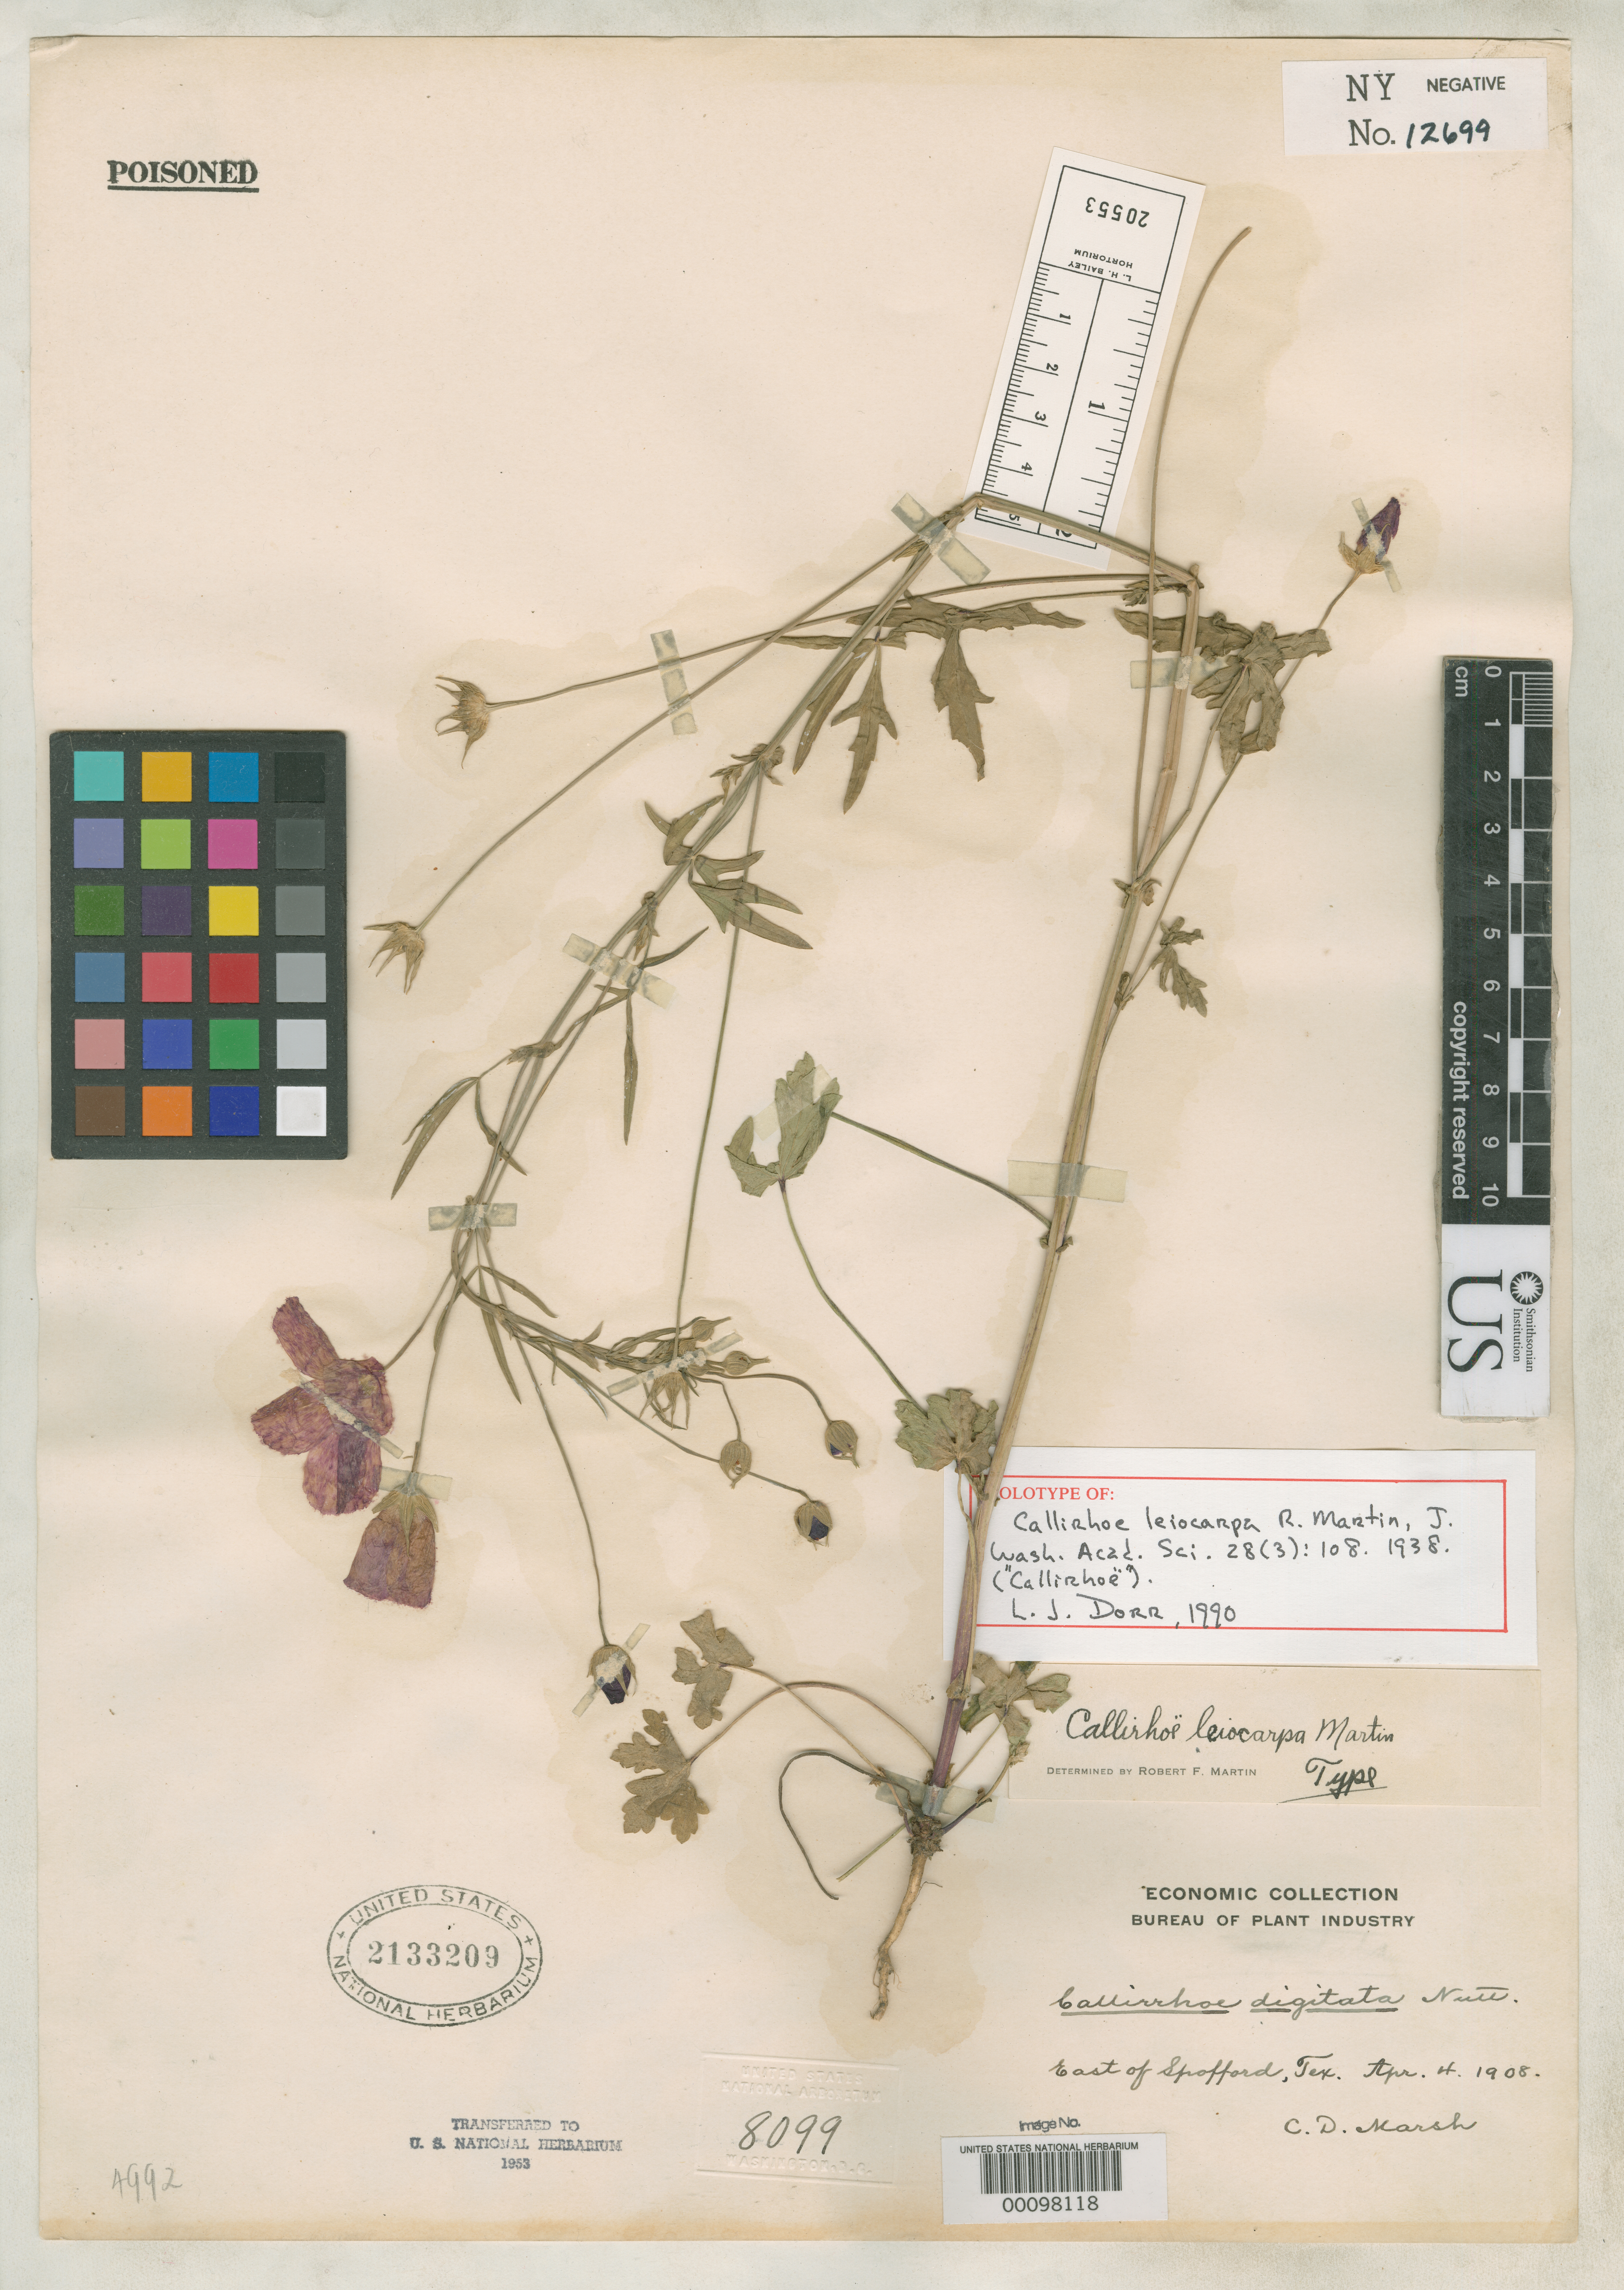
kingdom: Plantae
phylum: Tracheophyta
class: Magnoliopsida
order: Malvales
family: Malvaceae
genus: Callirhoe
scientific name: Callirhoe leiocarpa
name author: R.F. Martin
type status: Holotype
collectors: C. D. Marsh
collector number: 8099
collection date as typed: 04 Apr 1908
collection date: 1908-04-04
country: United States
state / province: Texas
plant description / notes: Specimen ex U.S. National Arboretum, transferred to U.S. National Herbarium, 1953.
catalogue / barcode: US 2133209